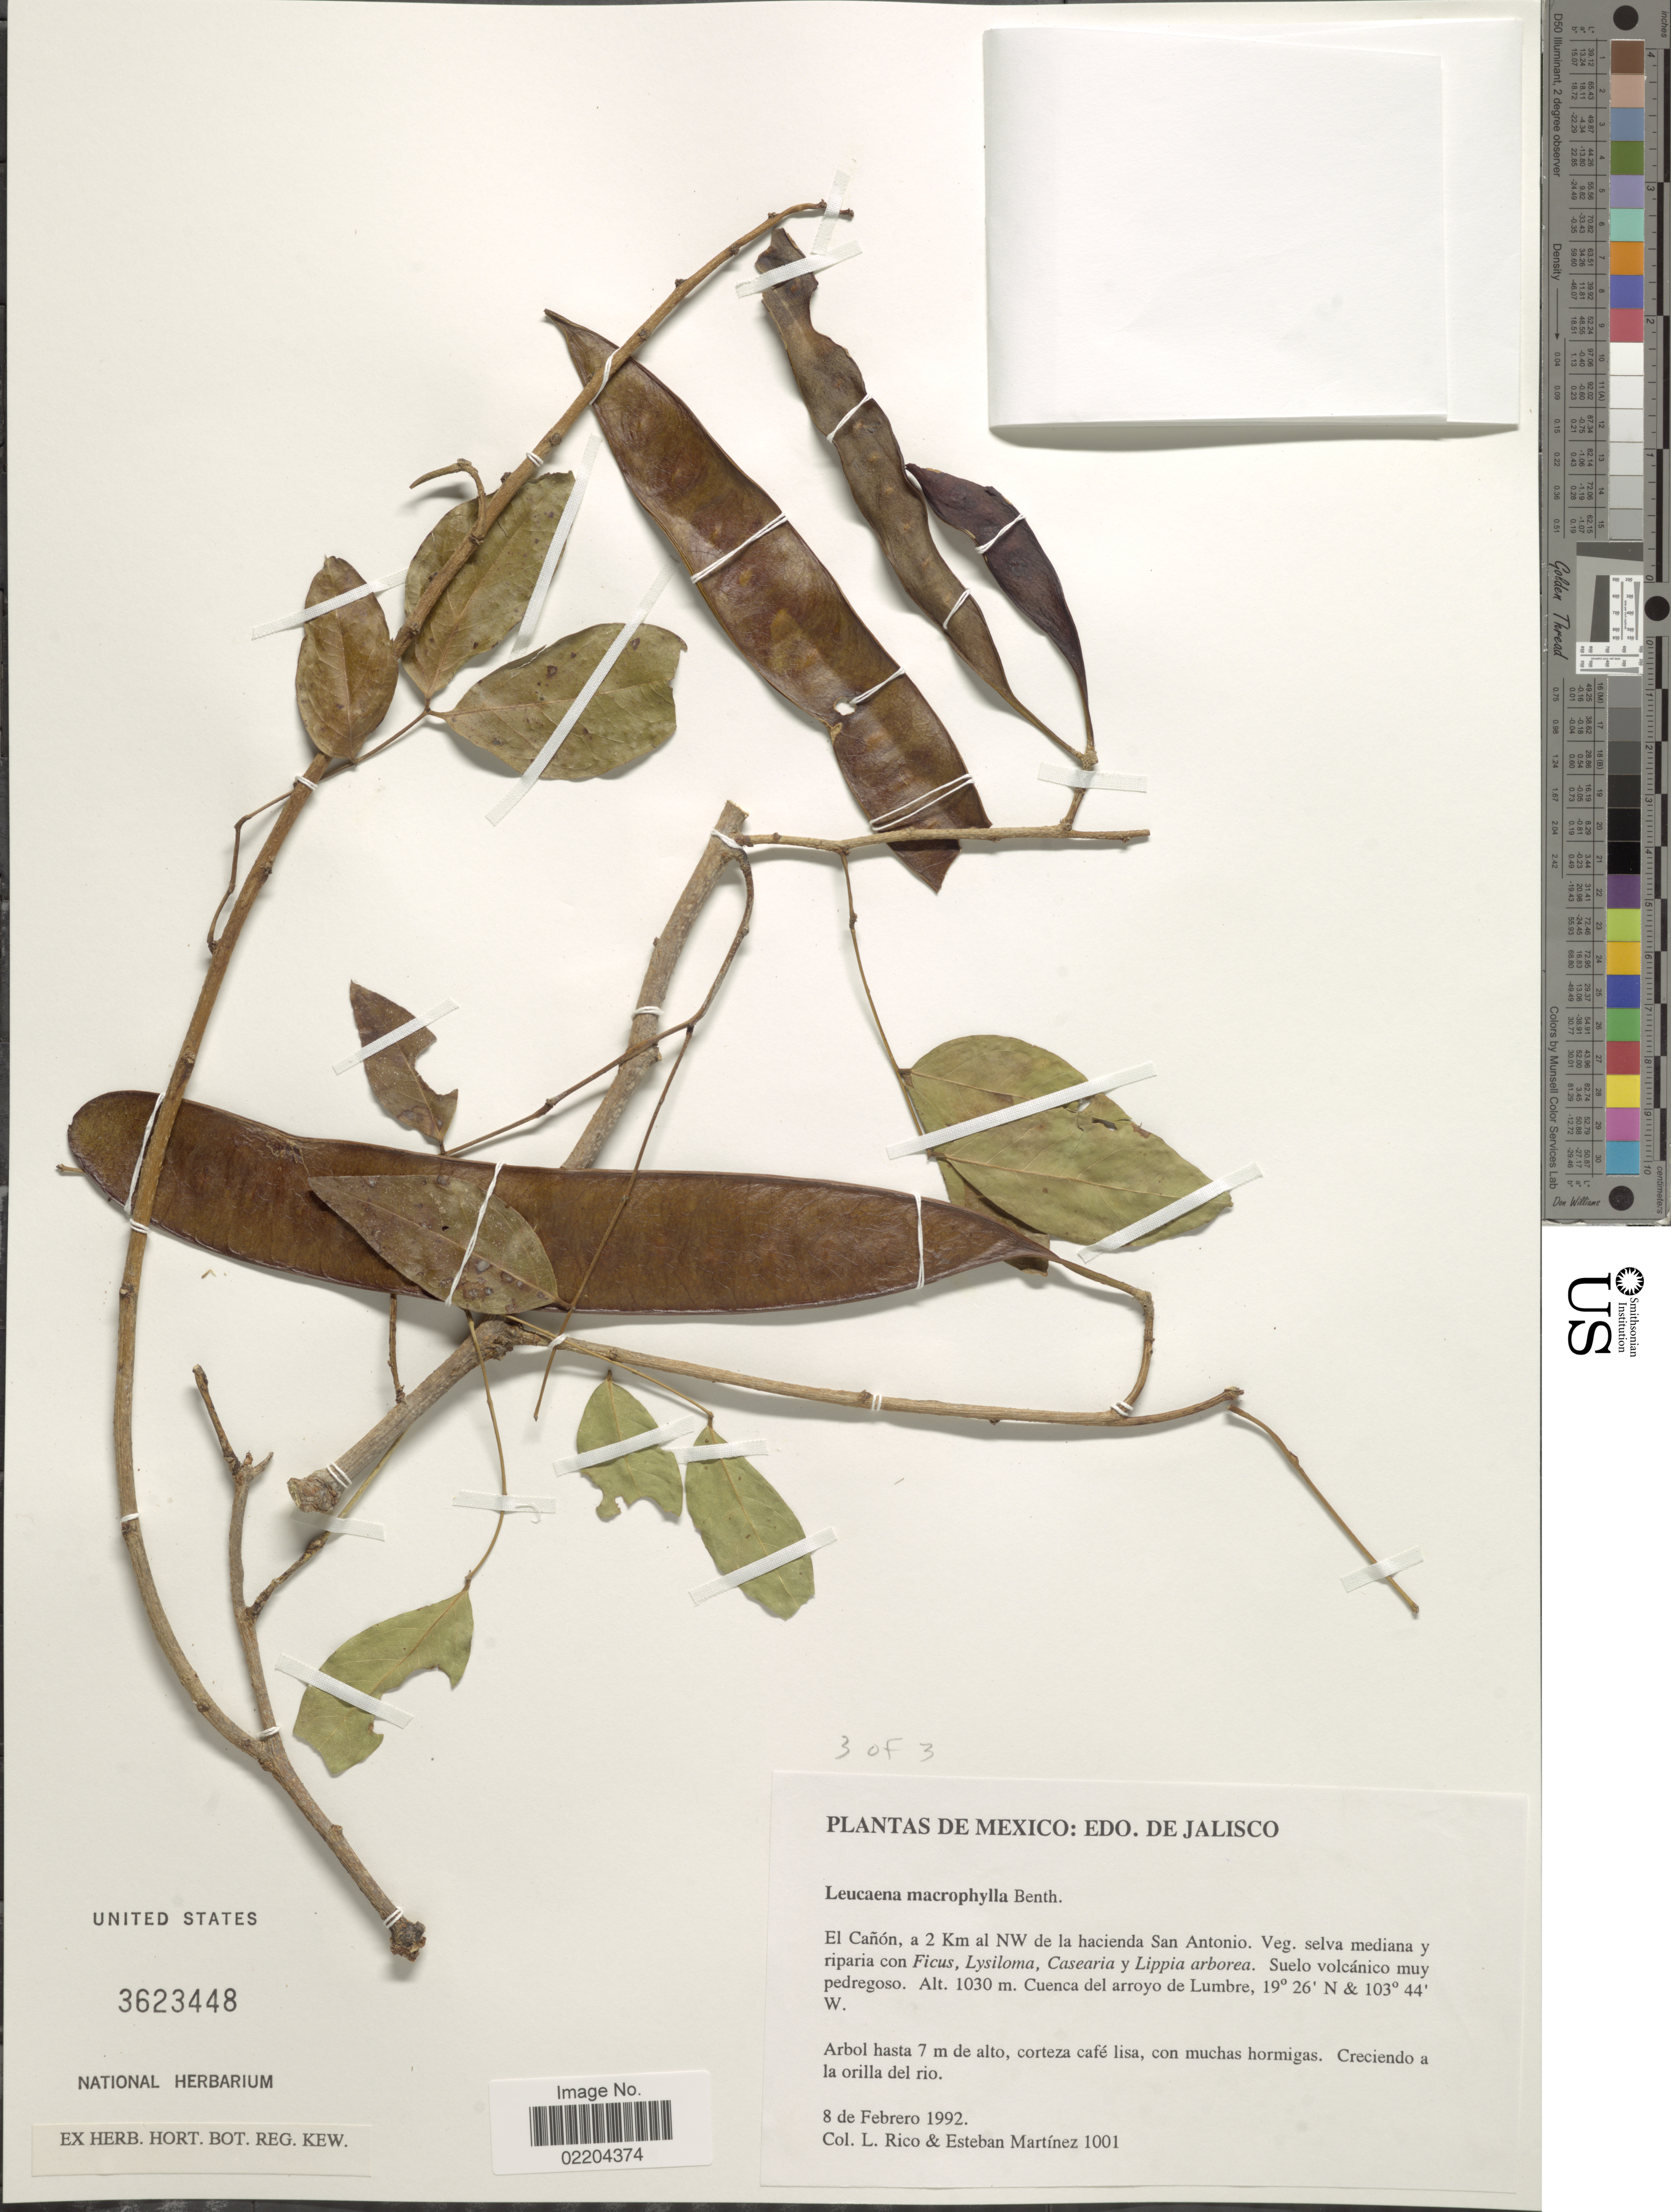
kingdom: Plantae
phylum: Tracheophyta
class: Magnoliopsida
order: Fabales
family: Fabaceae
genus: Leucaena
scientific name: Leucaena macrophylla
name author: Benth.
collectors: L. Rico & E. Martínez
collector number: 1001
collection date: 1992-02-08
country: Mexico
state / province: Jalisco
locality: Mexico: Edo. de Jalisco.El Canon, a 2 Km al NW de la hacienda San Antonio.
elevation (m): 1030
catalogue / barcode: US 3623448